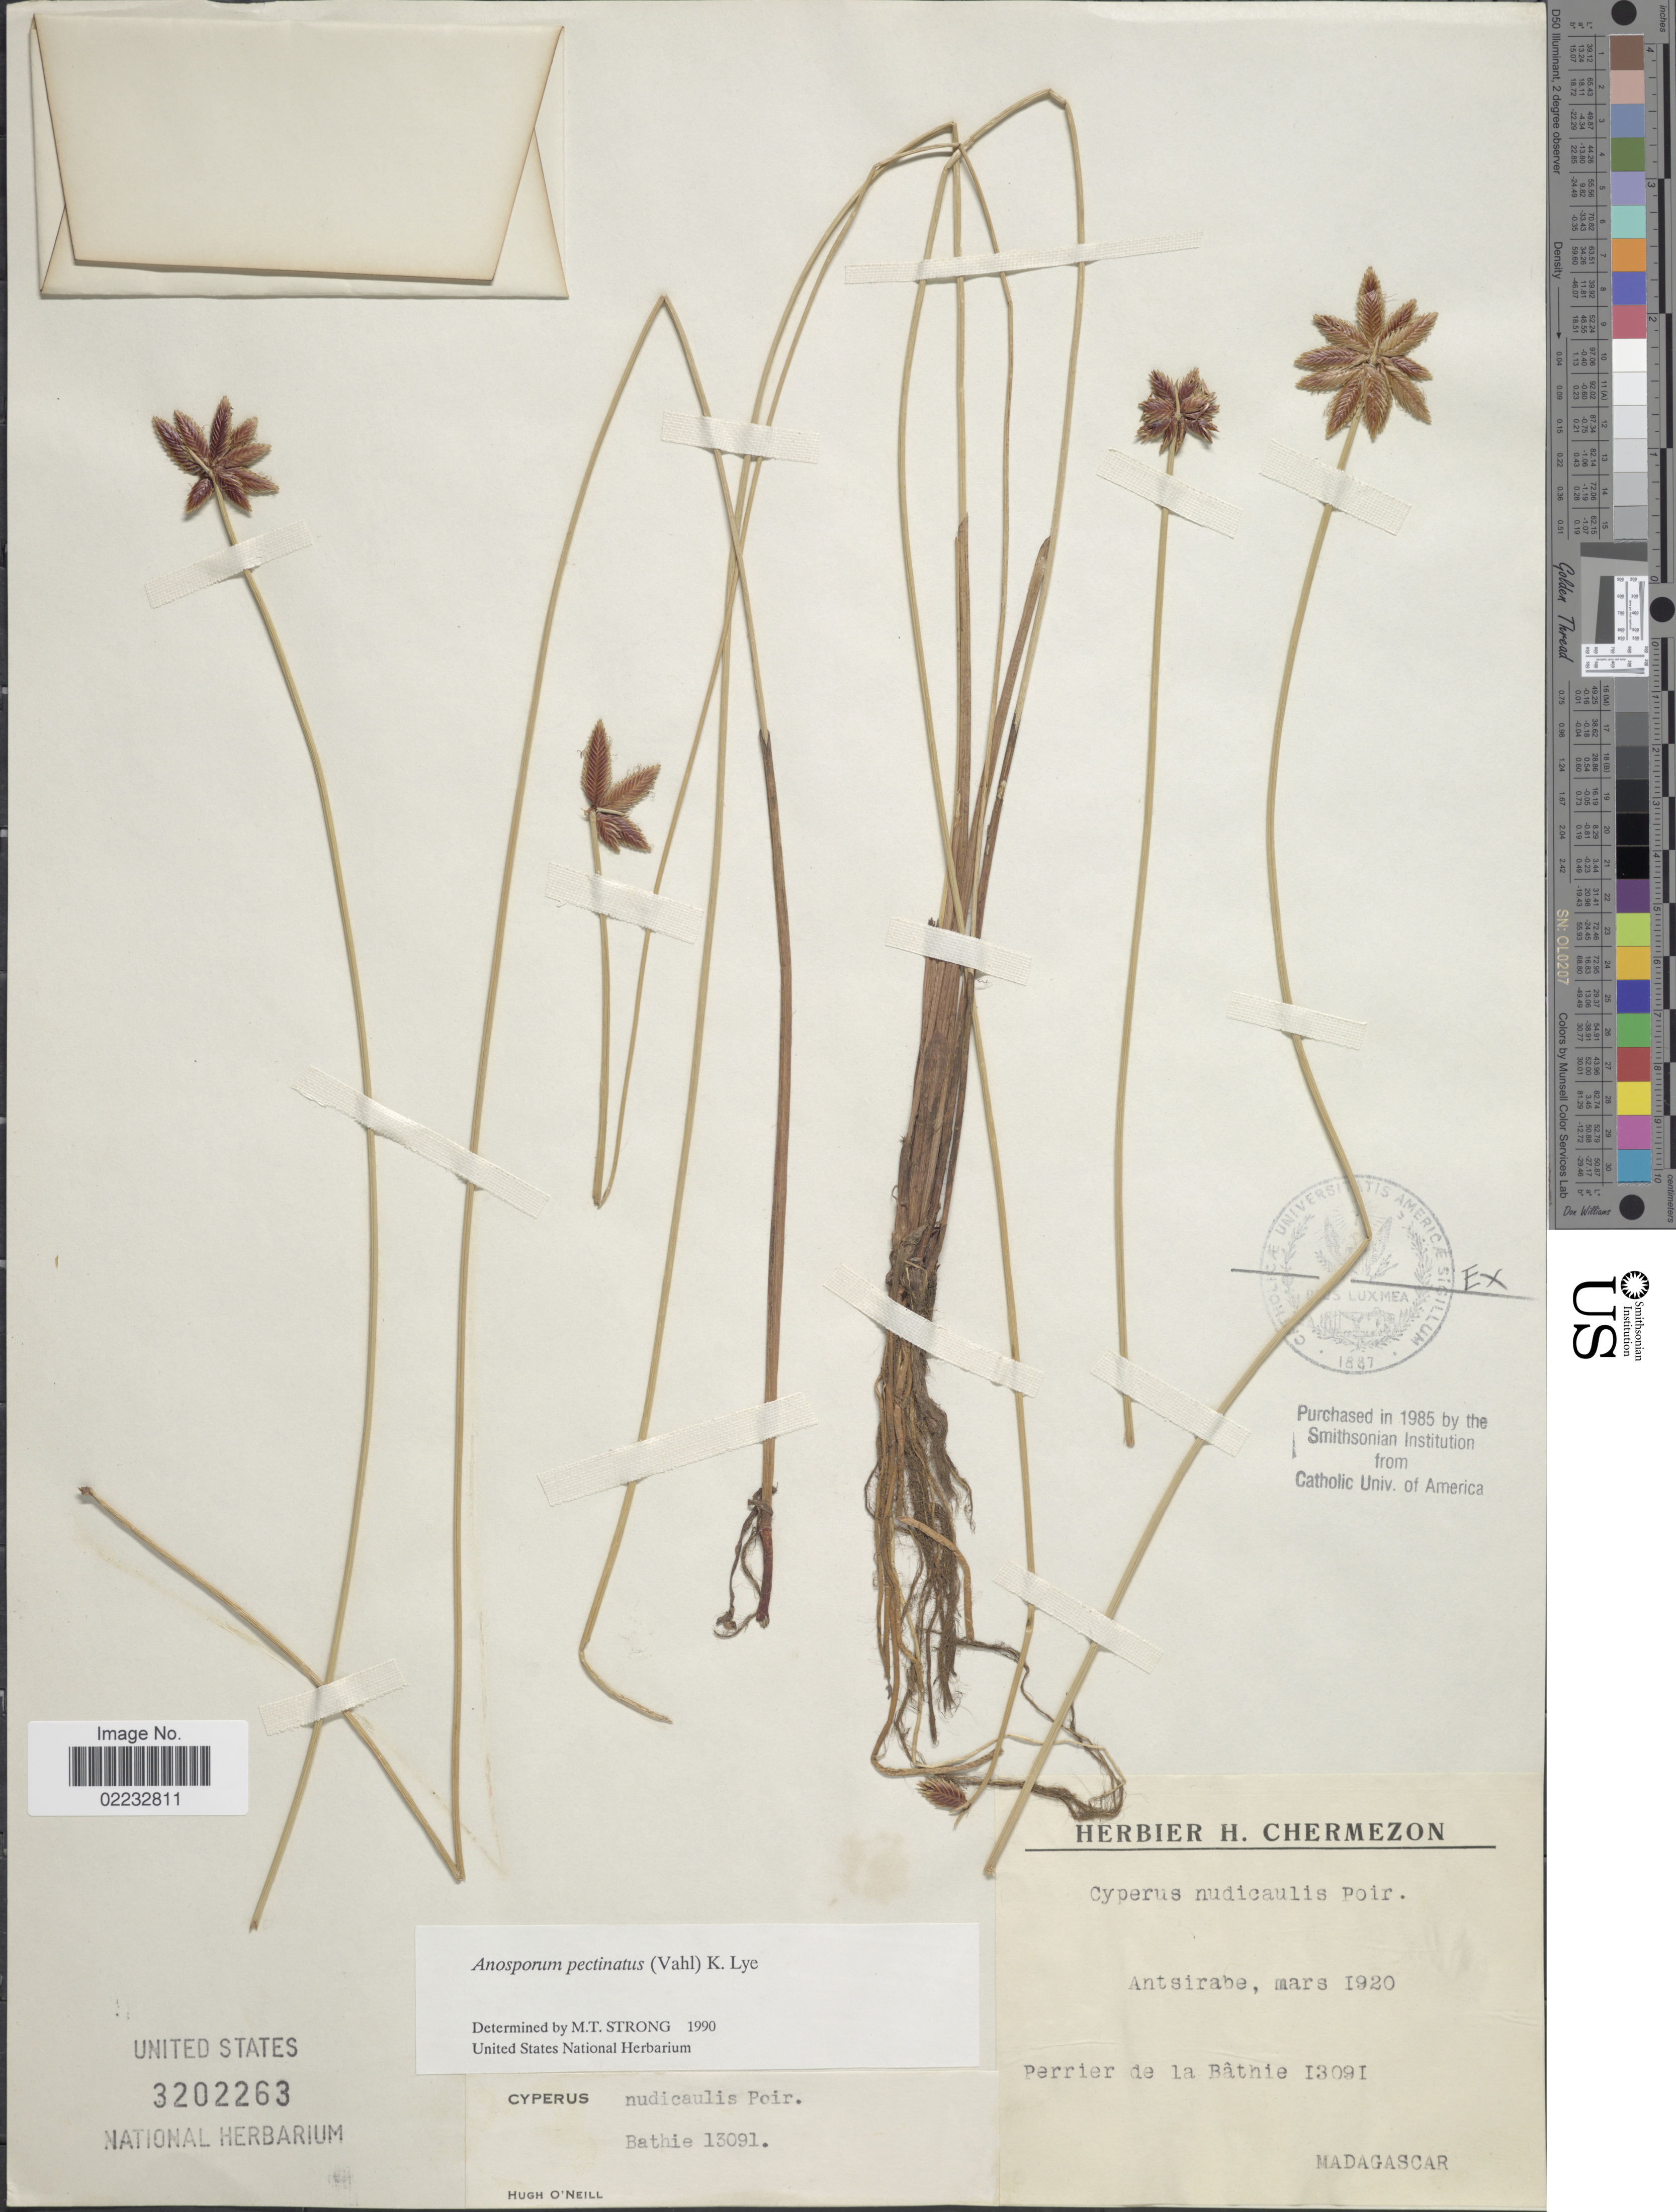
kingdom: Plantae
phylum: Tracheophyta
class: Liliopsida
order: Poales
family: Cyperaceae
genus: Cyperus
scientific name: Cyperus pectinatus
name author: Vahl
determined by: Strong, M. T., (US), Smithsonian Institution - National Museum of Natural History (UNITED STATES)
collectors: Perrier de la Bâthie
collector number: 13091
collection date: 1920-03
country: Madagascar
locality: Antsirabe.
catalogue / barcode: US 3202263